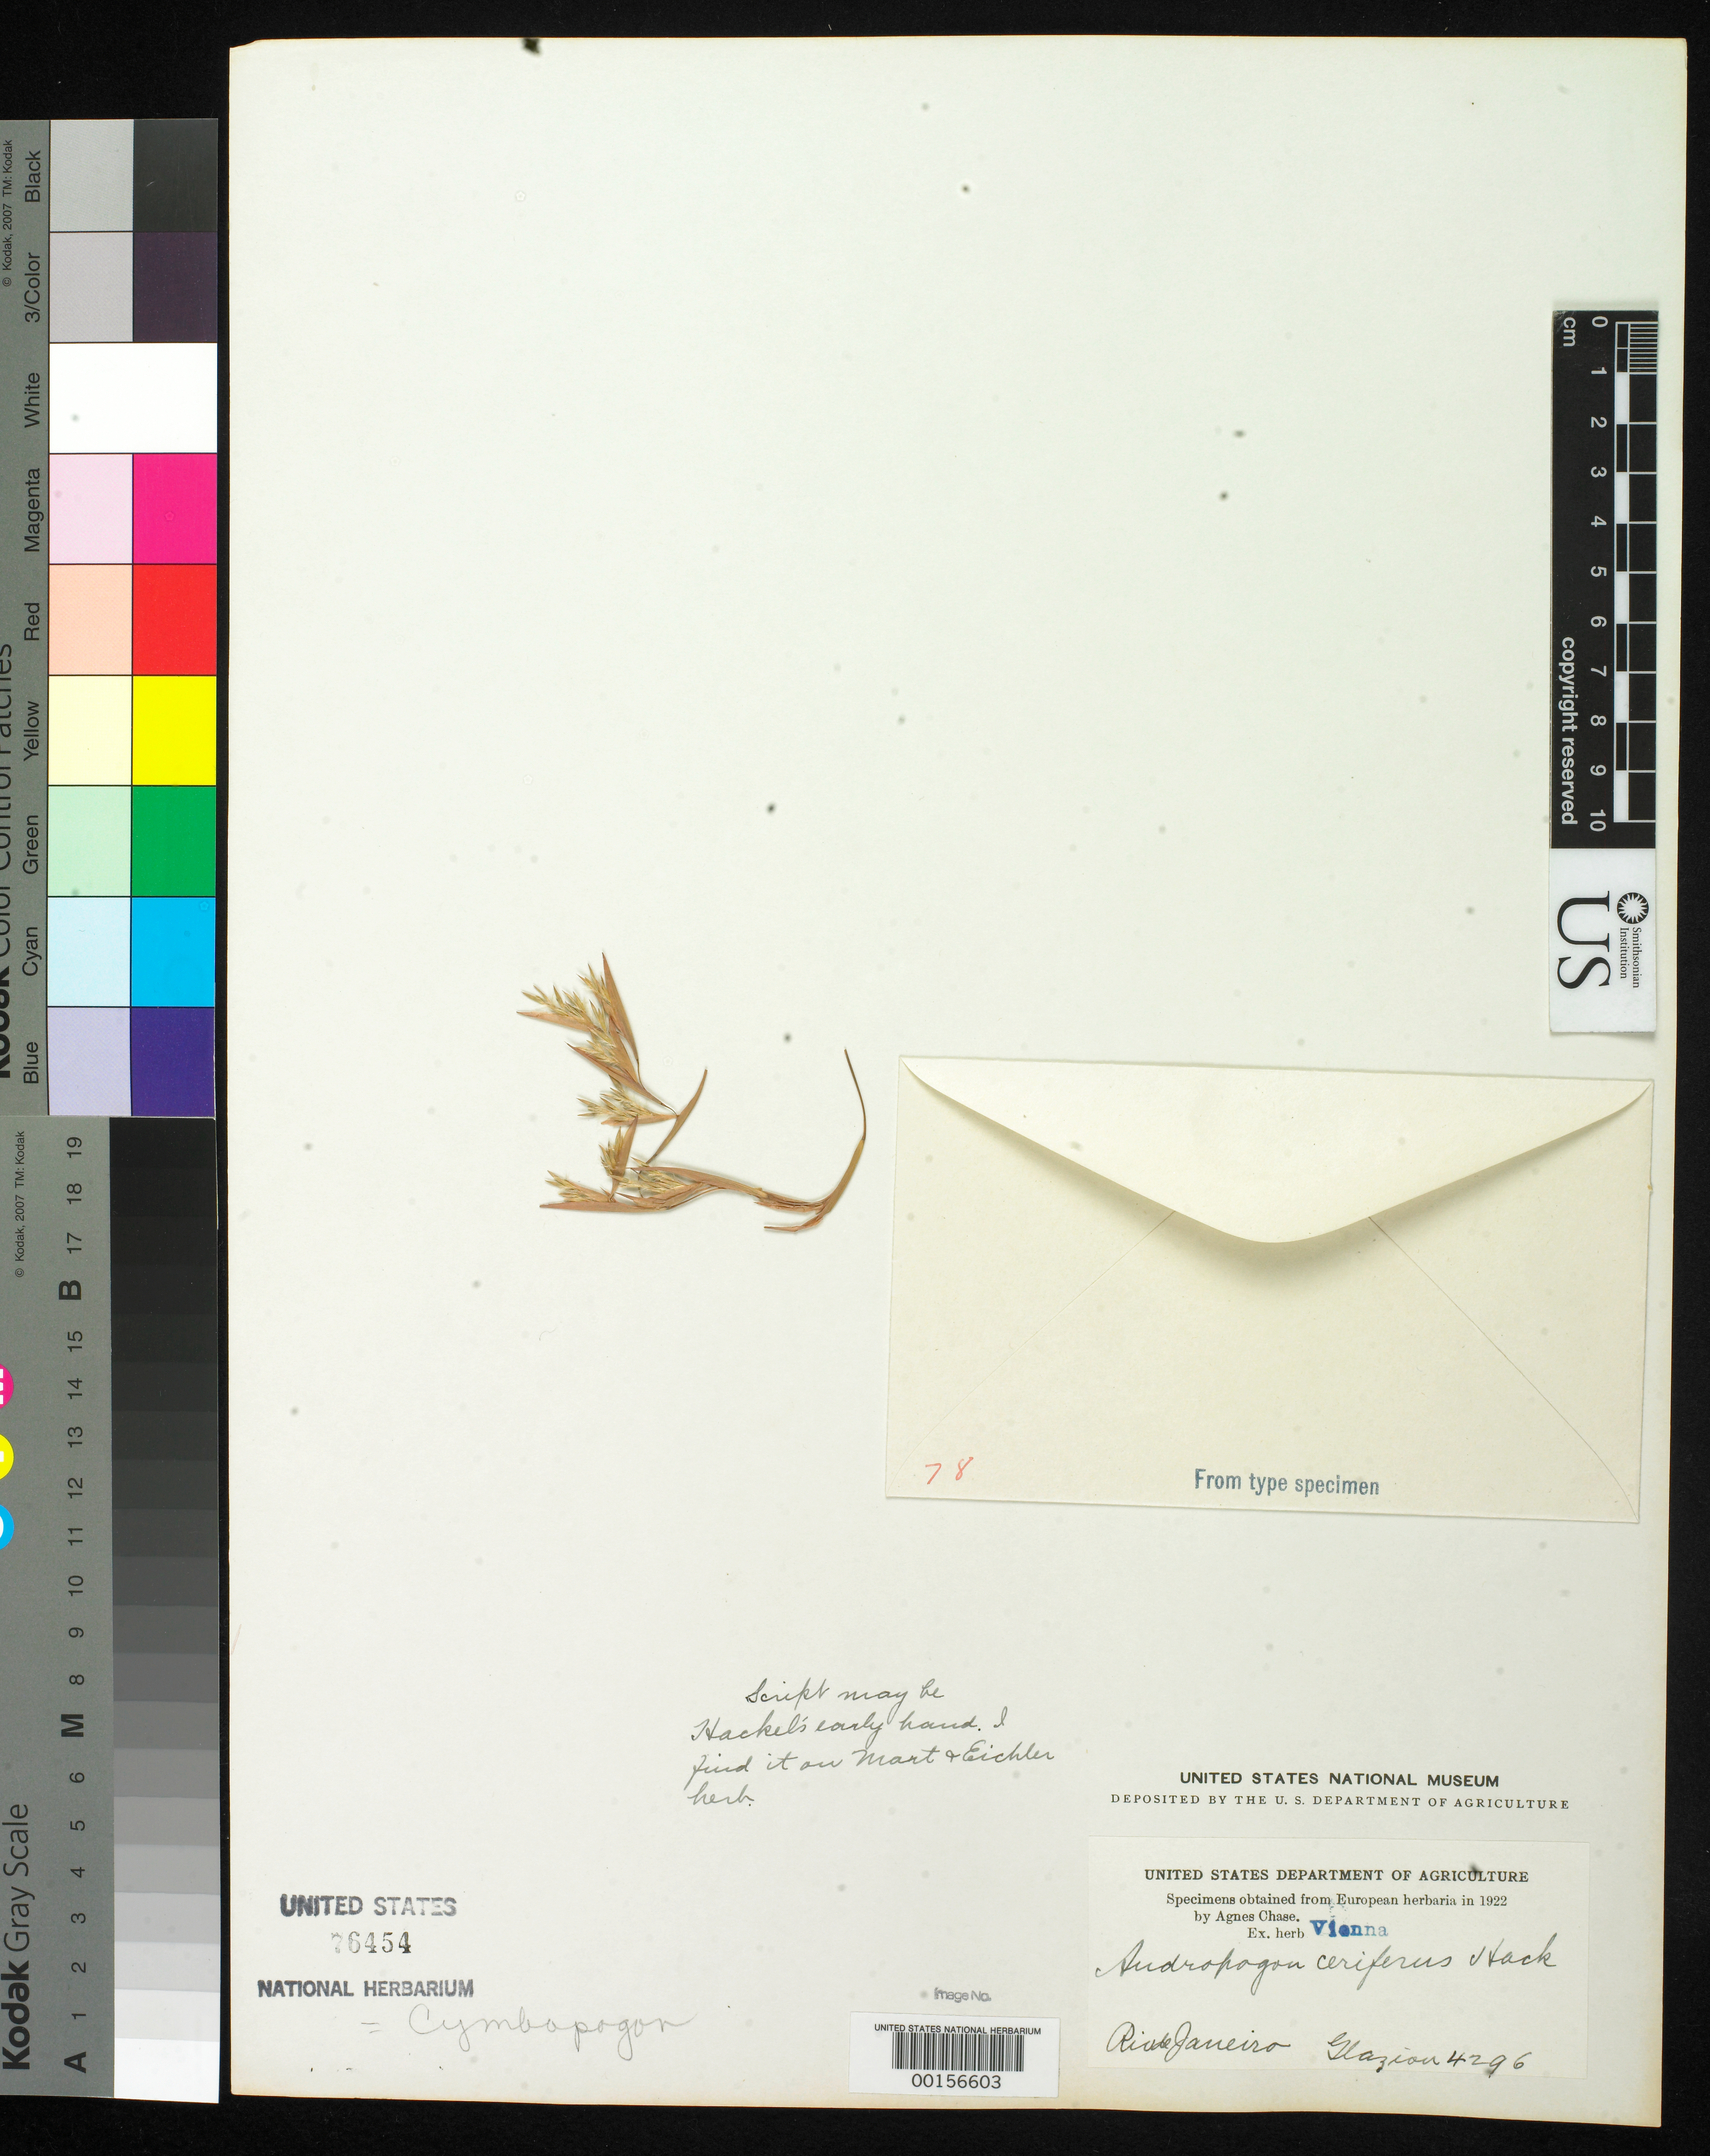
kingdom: Plantae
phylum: Tracheophyta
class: Liliopsida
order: Poales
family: Poaceae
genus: Andropogon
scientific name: Andropogon ceriferus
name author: Hack. in Mart.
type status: Type Fragment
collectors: A. F. M. Glaziou & A. J. A. Bonpland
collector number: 4296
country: Brazil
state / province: Rio de Janeiro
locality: Pr. Caminho dos Macacos, in vicinity of Rio de Janeiro.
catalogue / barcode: US 76454